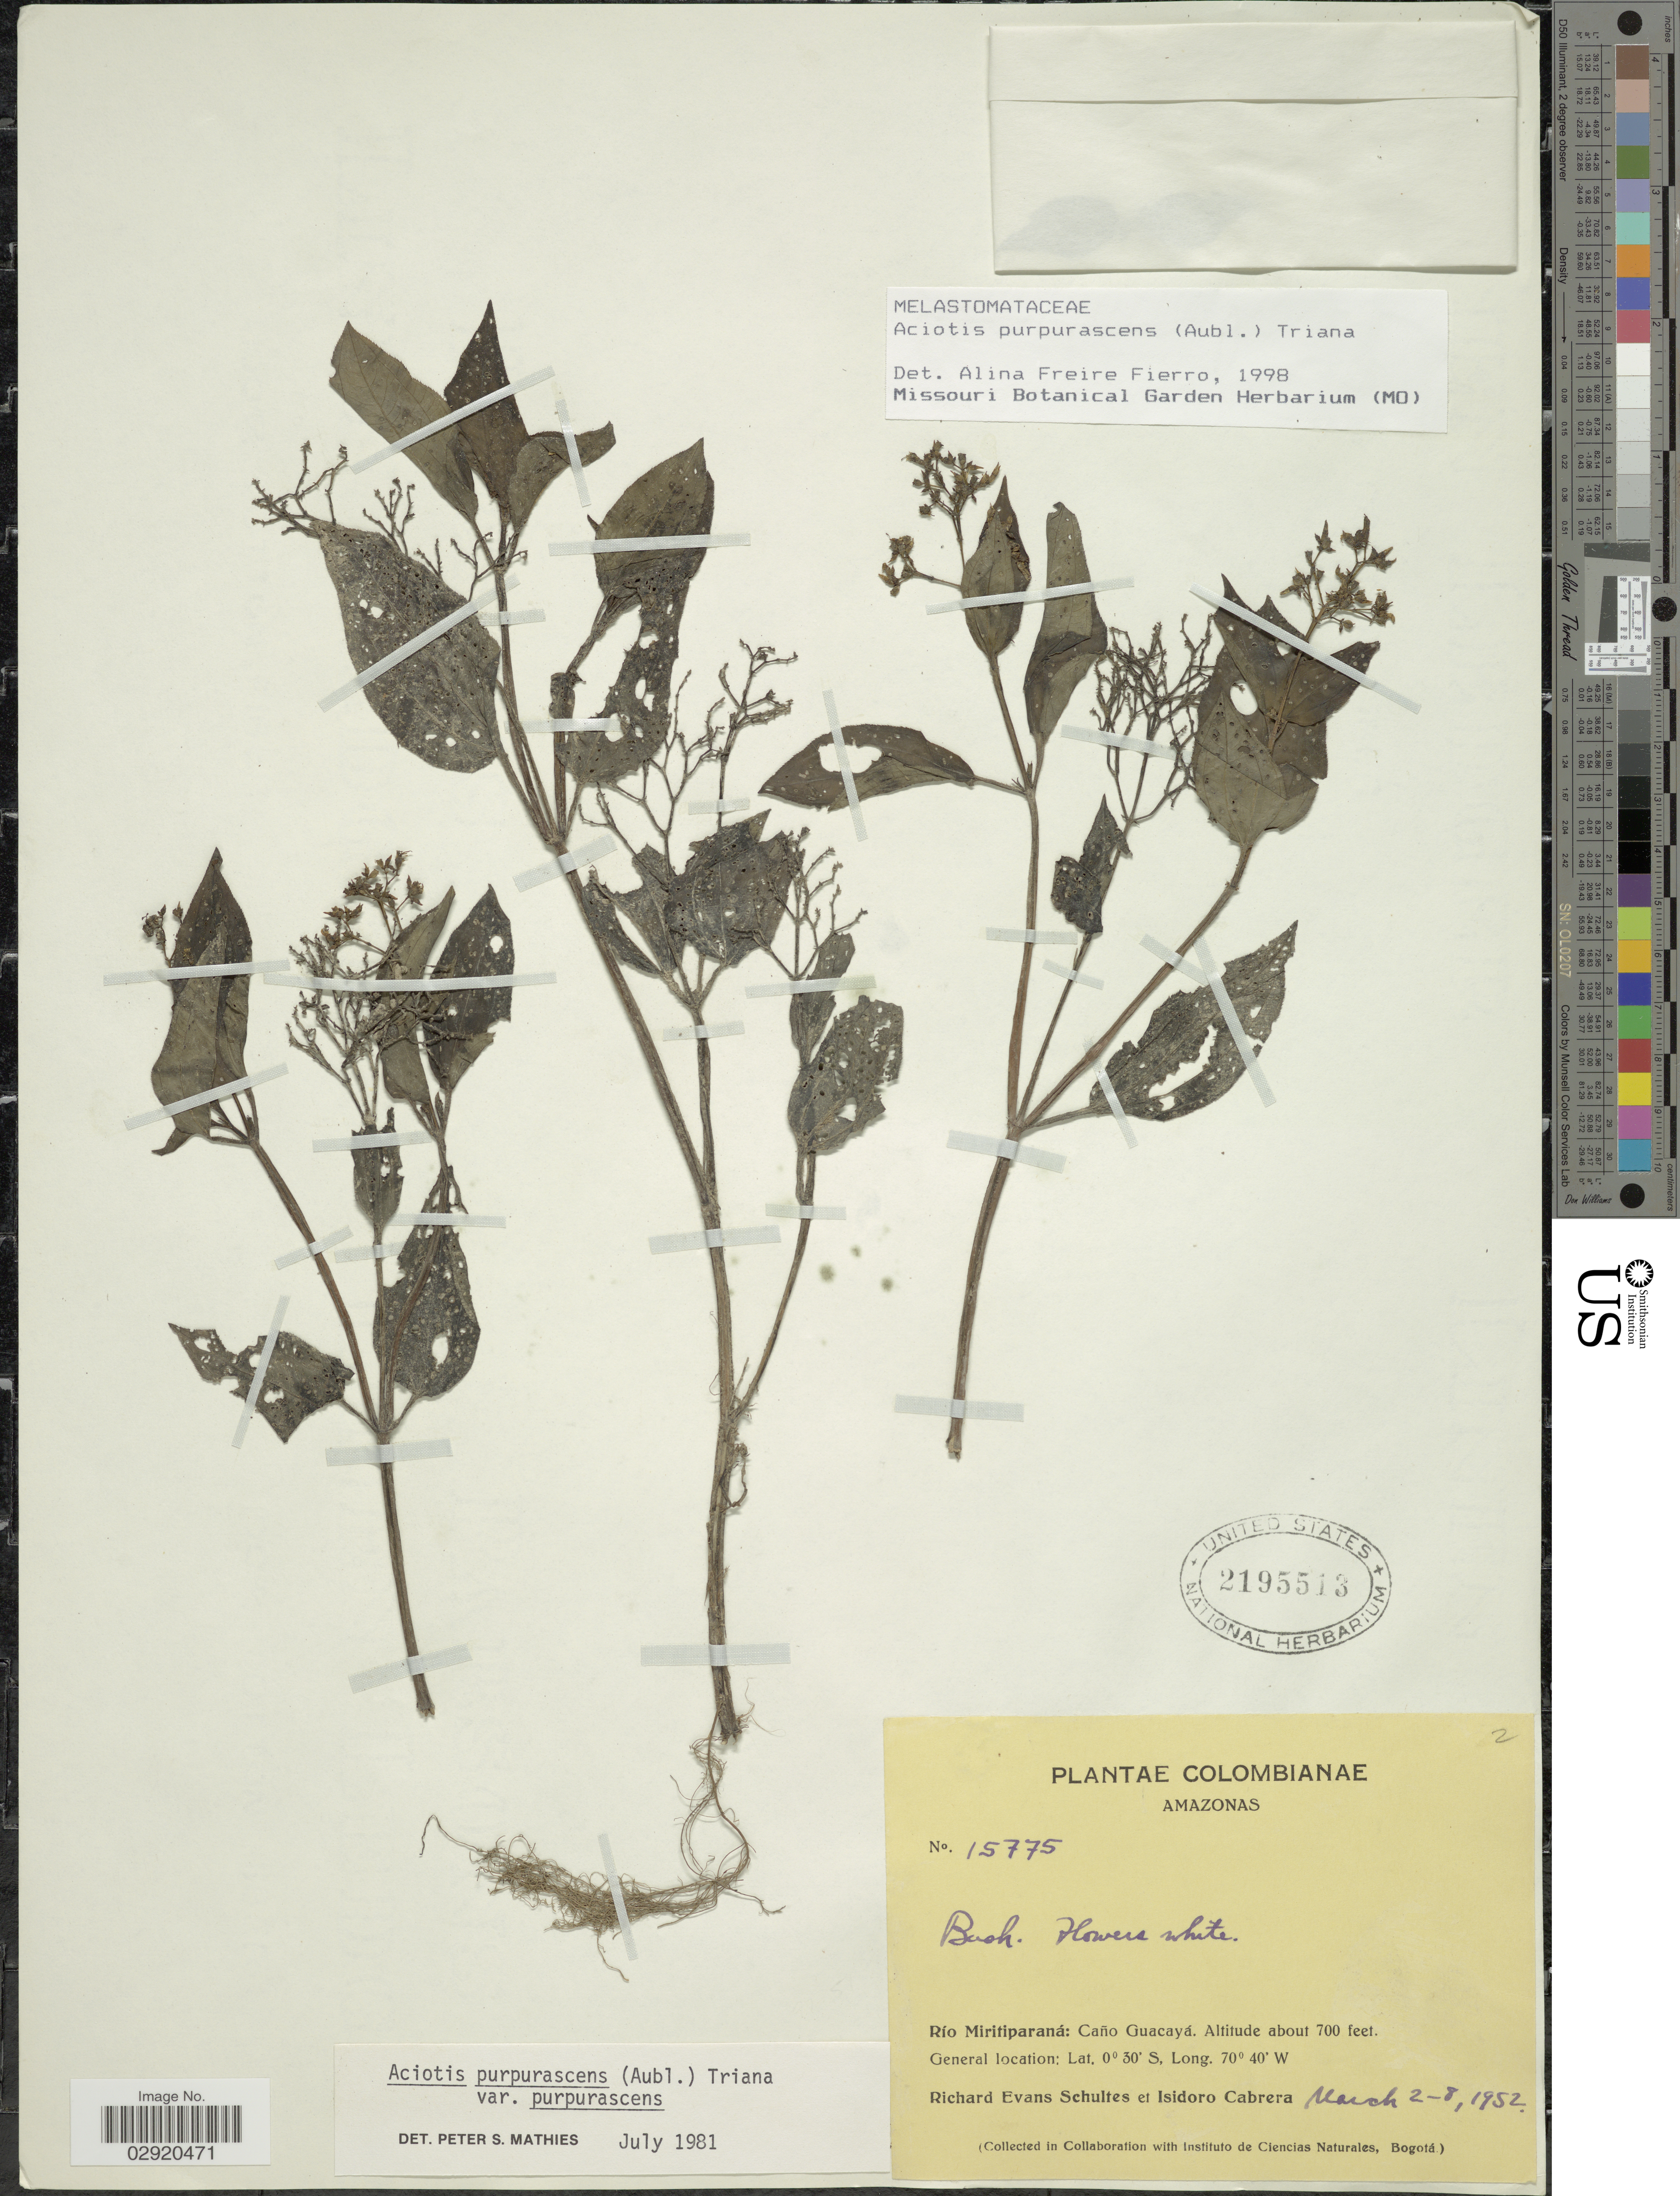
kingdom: Plantae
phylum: Tracheophyta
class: Magnoliopsida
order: Myrtales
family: Melastomataceae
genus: Aciotis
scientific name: Aciotis purpurascens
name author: (Aubl.) Triana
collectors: R. E. Schultes & I. Cabrera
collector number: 15775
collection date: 1952-03-02/1952-03-08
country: Colombia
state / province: Amazônas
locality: Río Miritiparaná: Caño Guacayá.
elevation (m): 213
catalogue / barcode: US 2195513